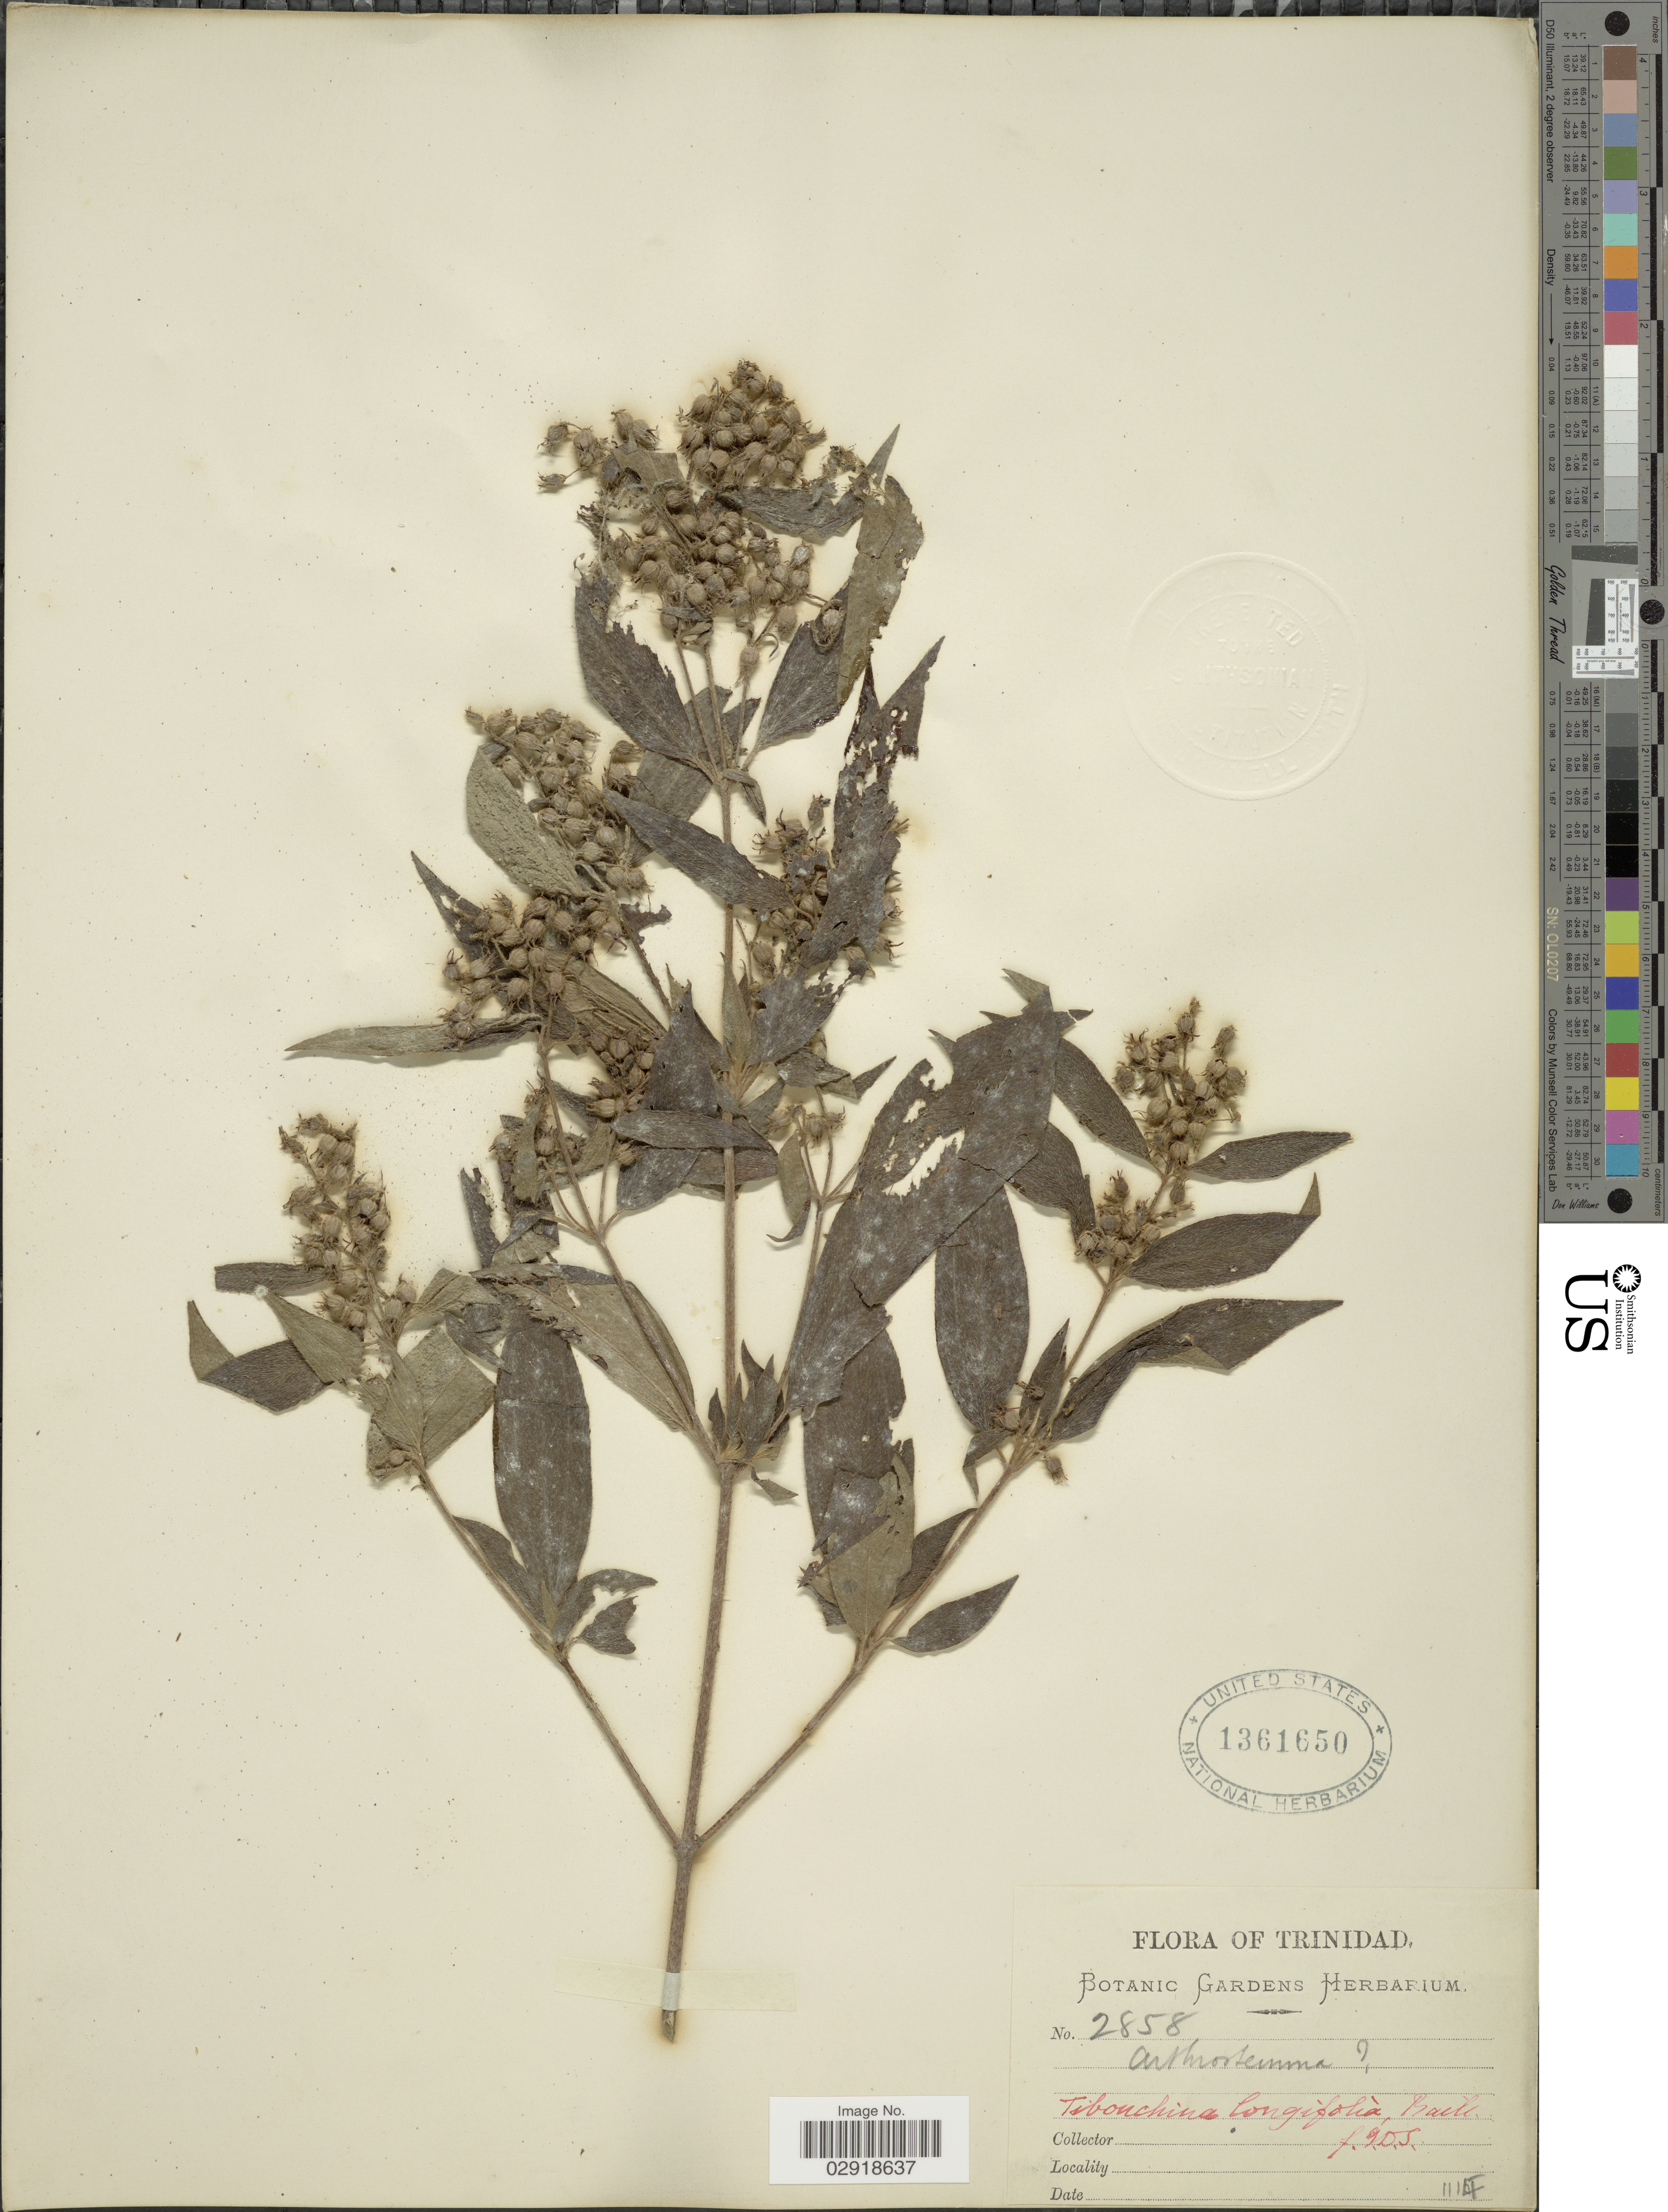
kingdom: Plantae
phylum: Tracheophyta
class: Magnoliopsida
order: Myrtales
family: Melastomataceae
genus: Chaetogastra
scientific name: Chaetogastra longifolia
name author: (Vahl) DC.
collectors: ex herb. Botanic Gardens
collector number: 2858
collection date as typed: Transcribed d/m/y: /3/4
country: Trinidad and Tobago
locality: Trinidad.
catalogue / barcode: US 1361650